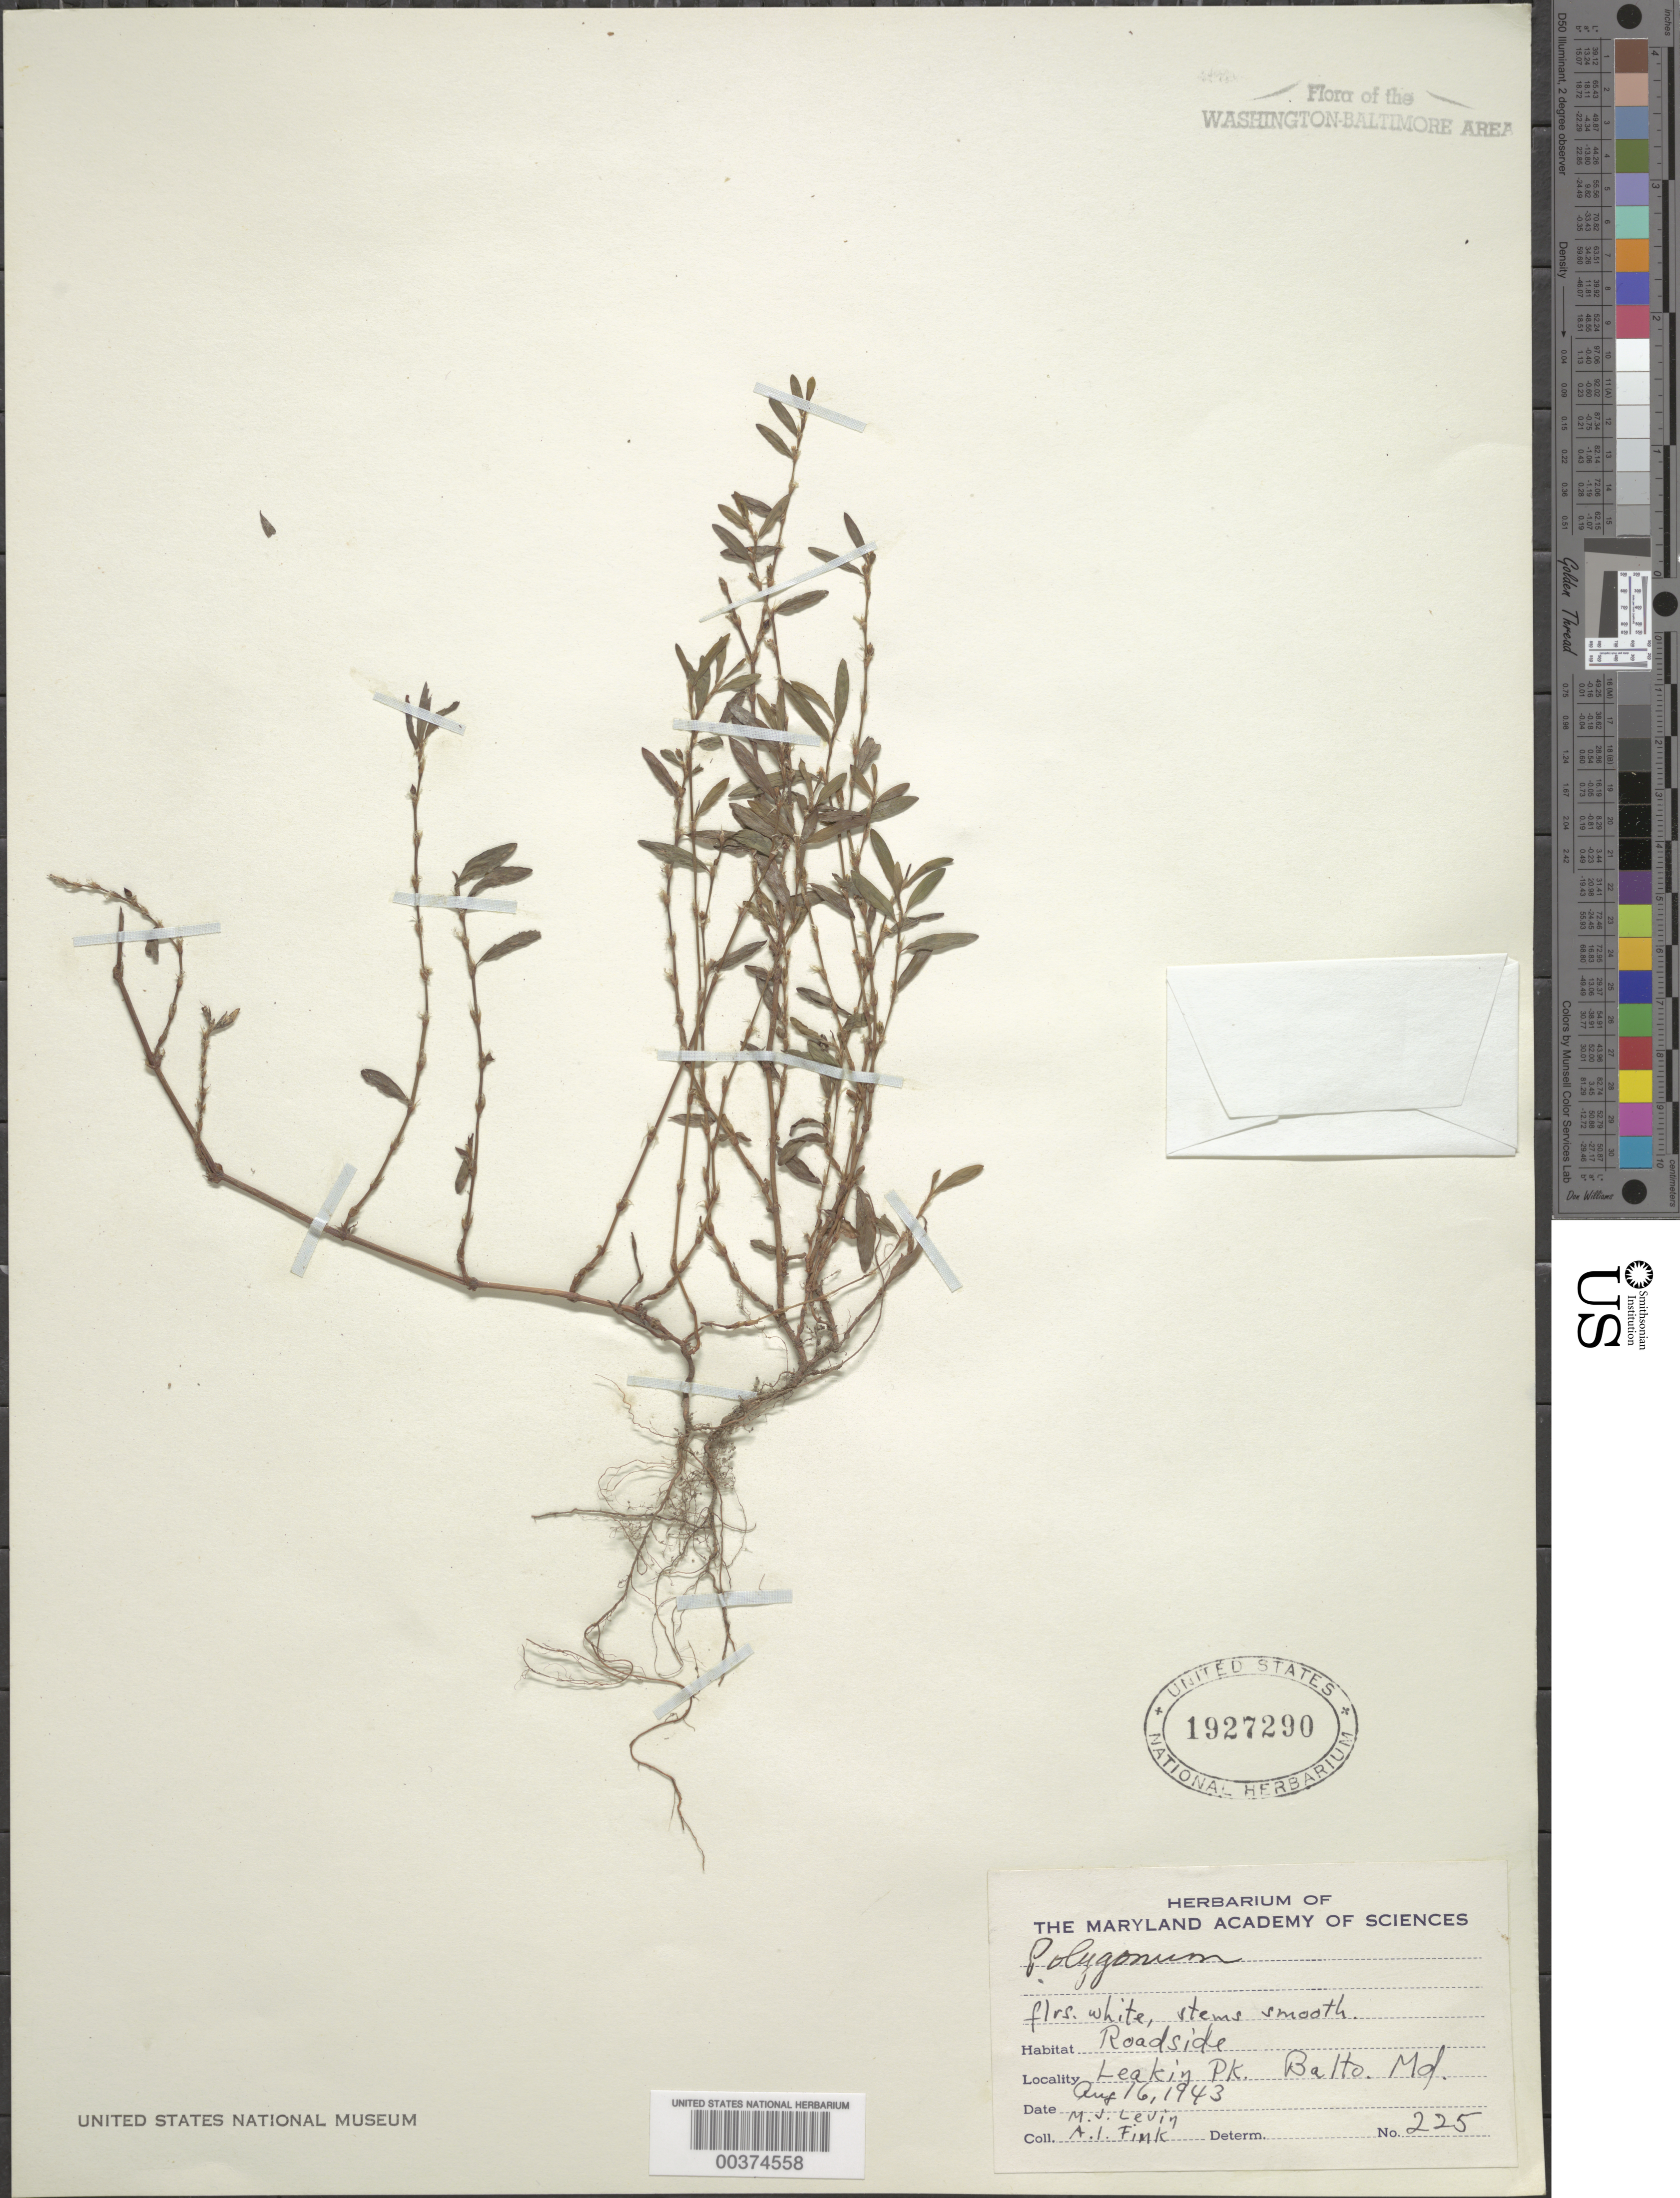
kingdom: Plantae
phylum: Tracheophyta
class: Magnoliopsida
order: Caryophyllales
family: Polygonaceae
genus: Polygonum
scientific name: Polygonum aviculare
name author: L.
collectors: M. Levin & A. Fink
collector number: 225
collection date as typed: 16 Aug 1943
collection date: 1943-08-16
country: United States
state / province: Maryland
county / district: City of Baltimore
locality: Leakin Park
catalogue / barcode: US 1927290